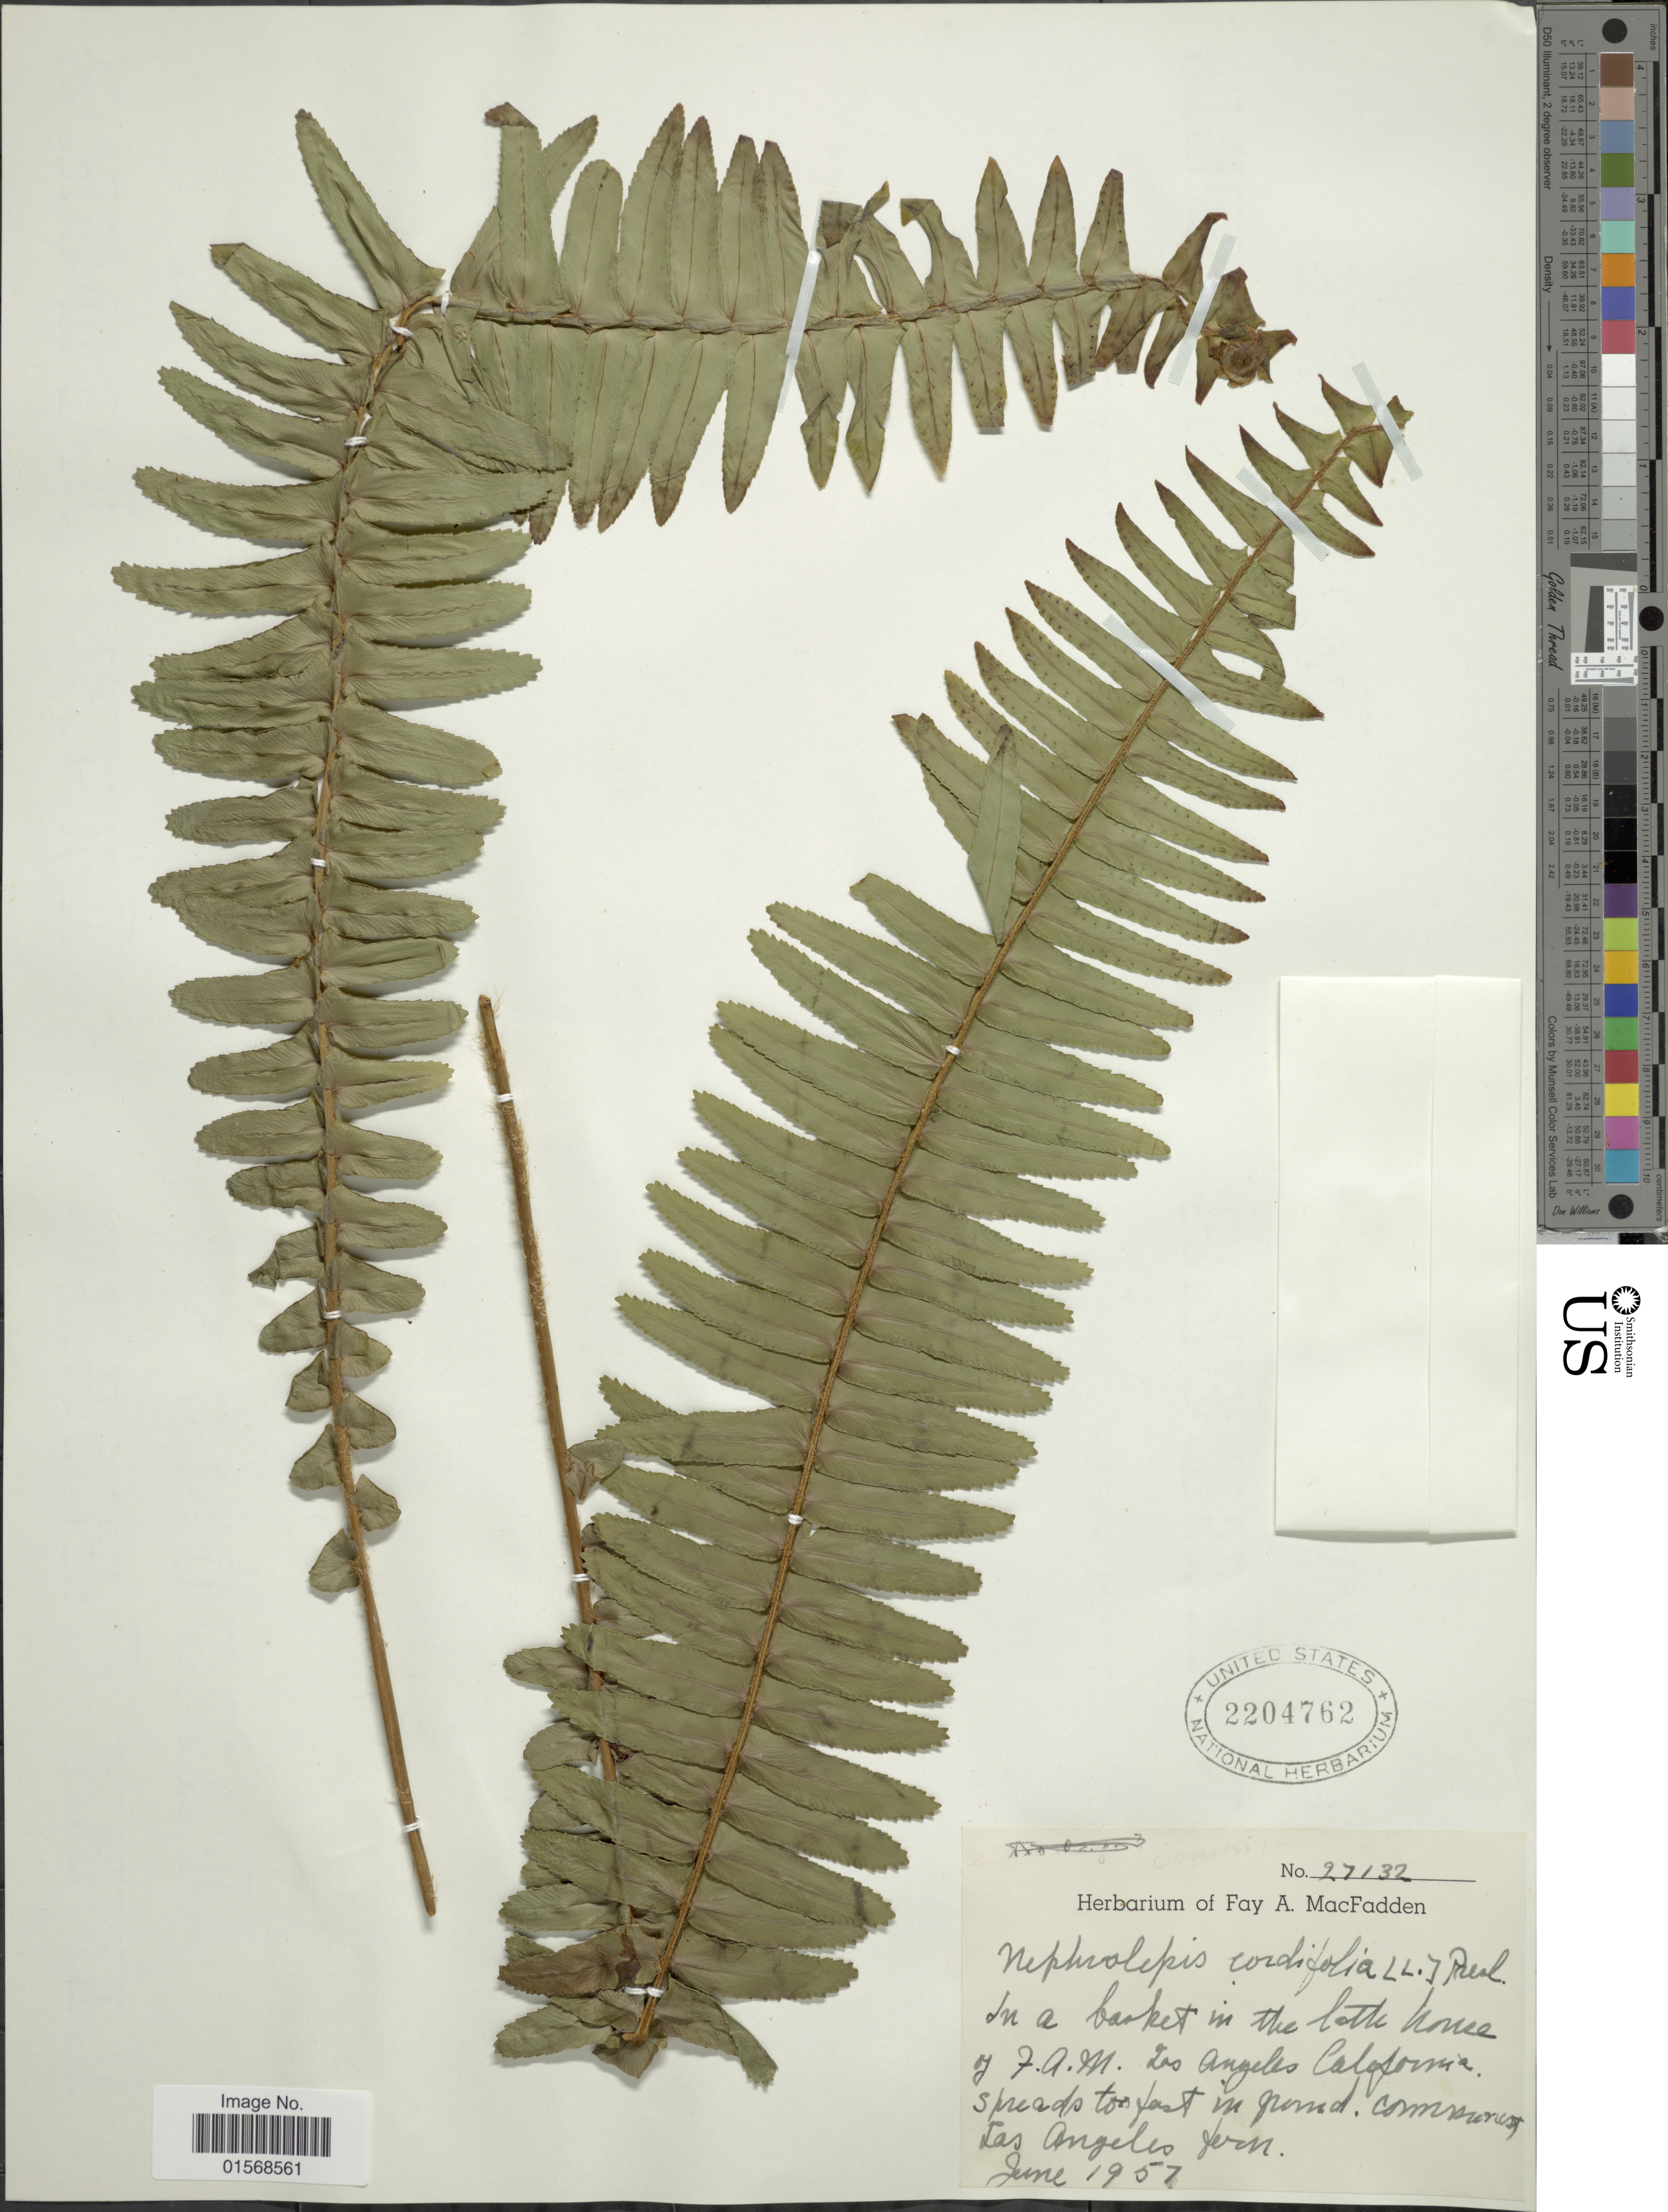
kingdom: Plantae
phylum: Tracheophyta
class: Polypodiopsida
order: Polypodiales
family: Nephrolepidaceae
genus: Nephrolepis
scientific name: Nephrolepis cordifolia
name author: (L.) C. Presl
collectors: ex herb. Fay A. MacFadden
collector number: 27132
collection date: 1957-06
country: United States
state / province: California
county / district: Los Angeles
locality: In the lath house of F.A.M, Los Angeles California.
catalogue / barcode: US 2204762